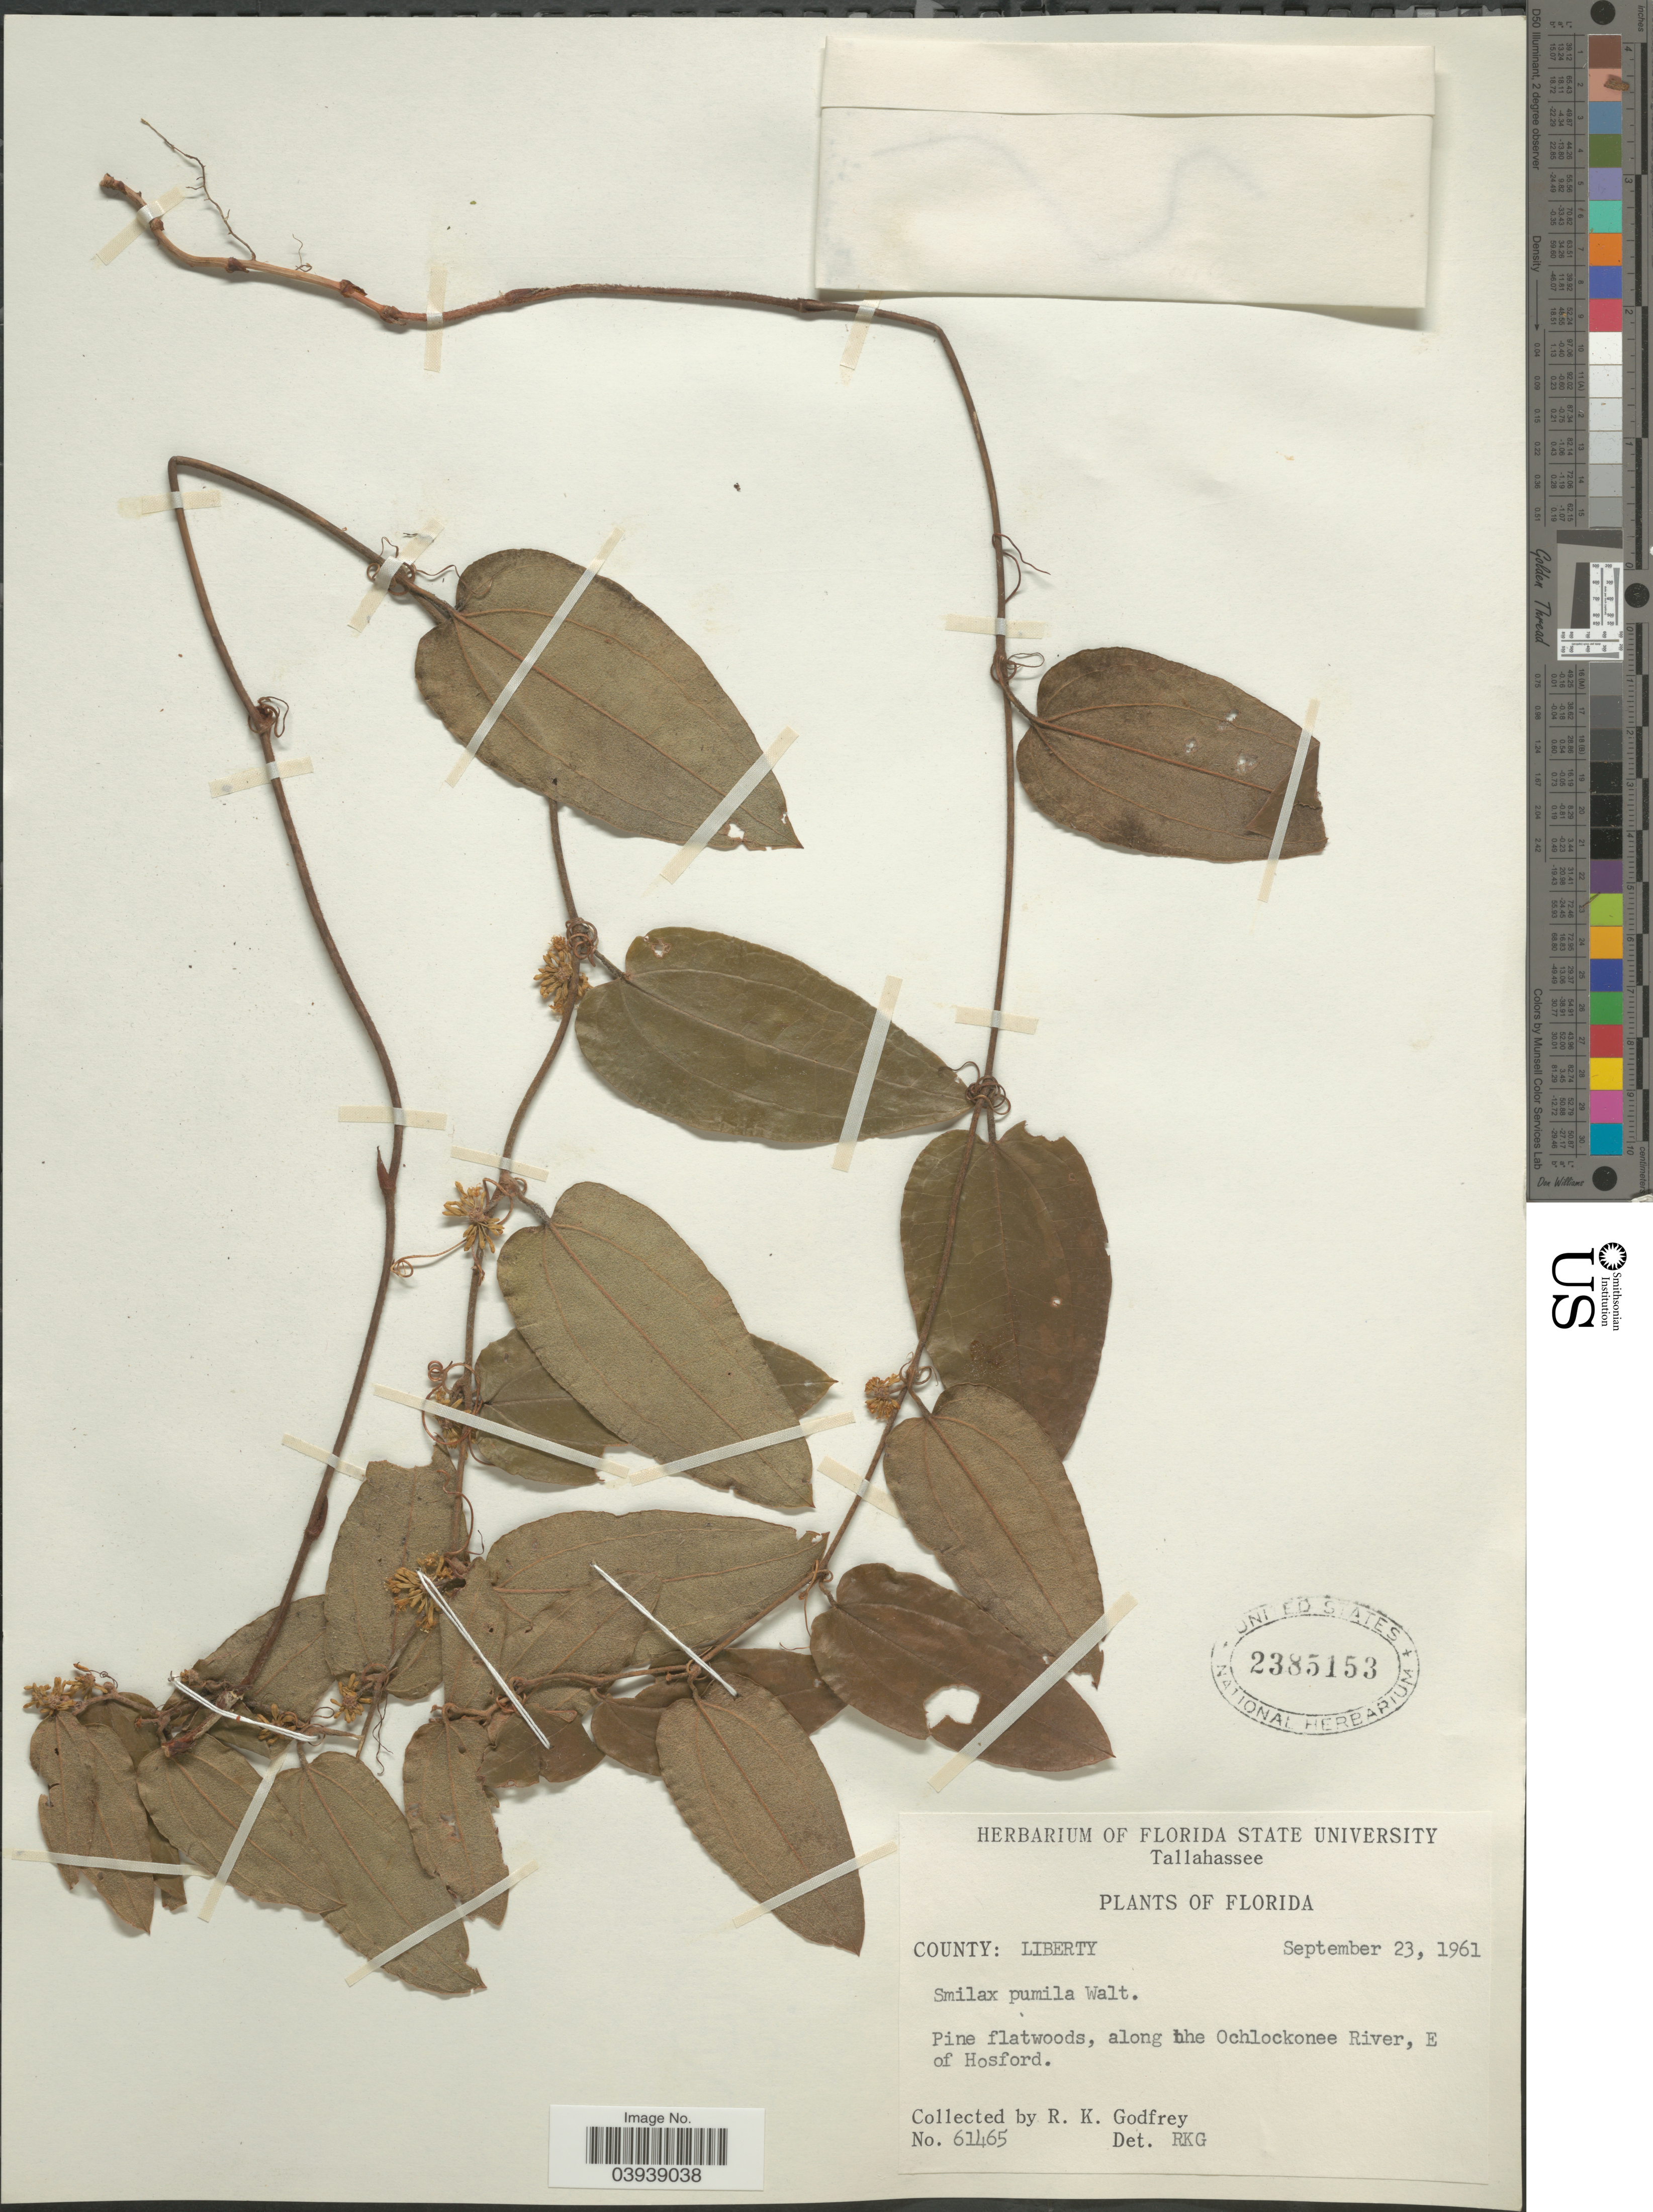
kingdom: Plantae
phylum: Tracheophyta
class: Liliopsida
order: Liliales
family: Smilacaceae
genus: Smilax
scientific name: Smilax pumila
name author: Walter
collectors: R. K. Godfrey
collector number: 61465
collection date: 1961-09-23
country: United States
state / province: Florida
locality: County: Liberty. Pine flatwoods, along the Ochlockonee River, E of Hosford.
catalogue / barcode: US 2385153